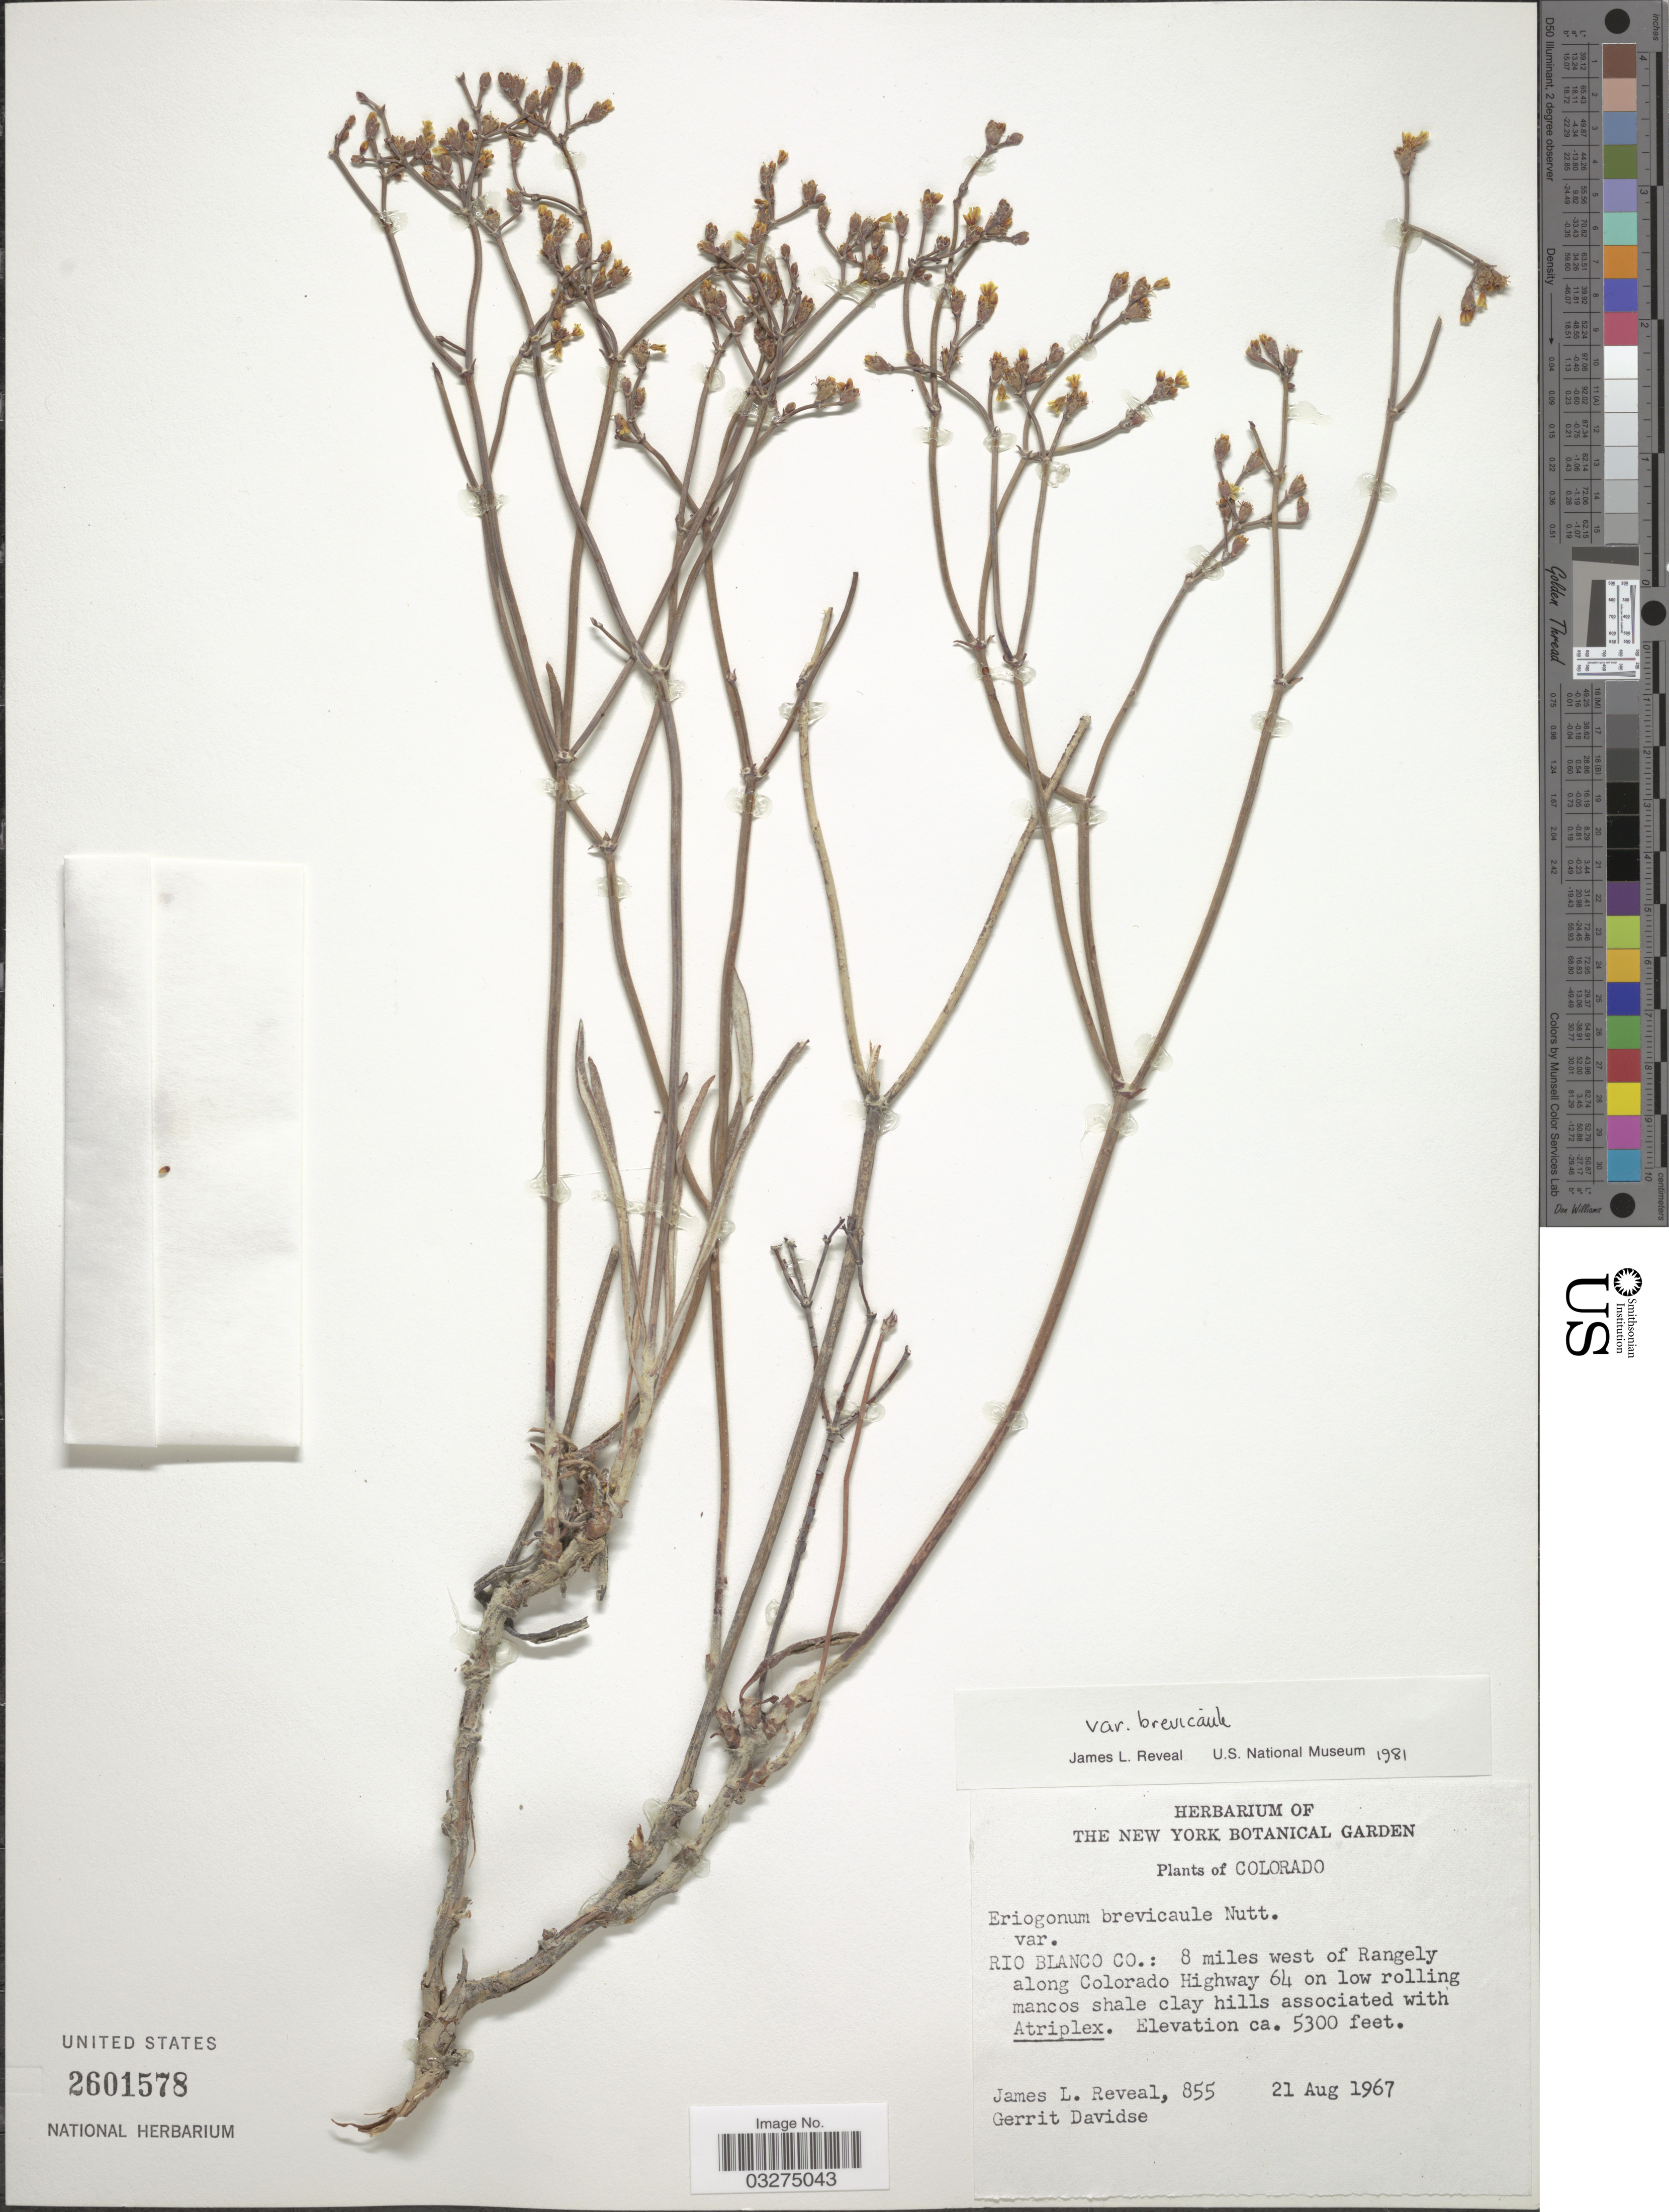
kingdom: Plantae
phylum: Tracheophyta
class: Magnoliopsida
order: Caryophyllales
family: Polygonaceae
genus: Eriogonum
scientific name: Eriogonum brevicaule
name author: Nutt.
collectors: J. L. Reveal & G. Davidse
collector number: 855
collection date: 1967-08-21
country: United States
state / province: Colorado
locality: Rio Blanco Co.: 8 miles west of Rangely along Colorado Highway 64.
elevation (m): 1615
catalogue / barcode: US 2601578